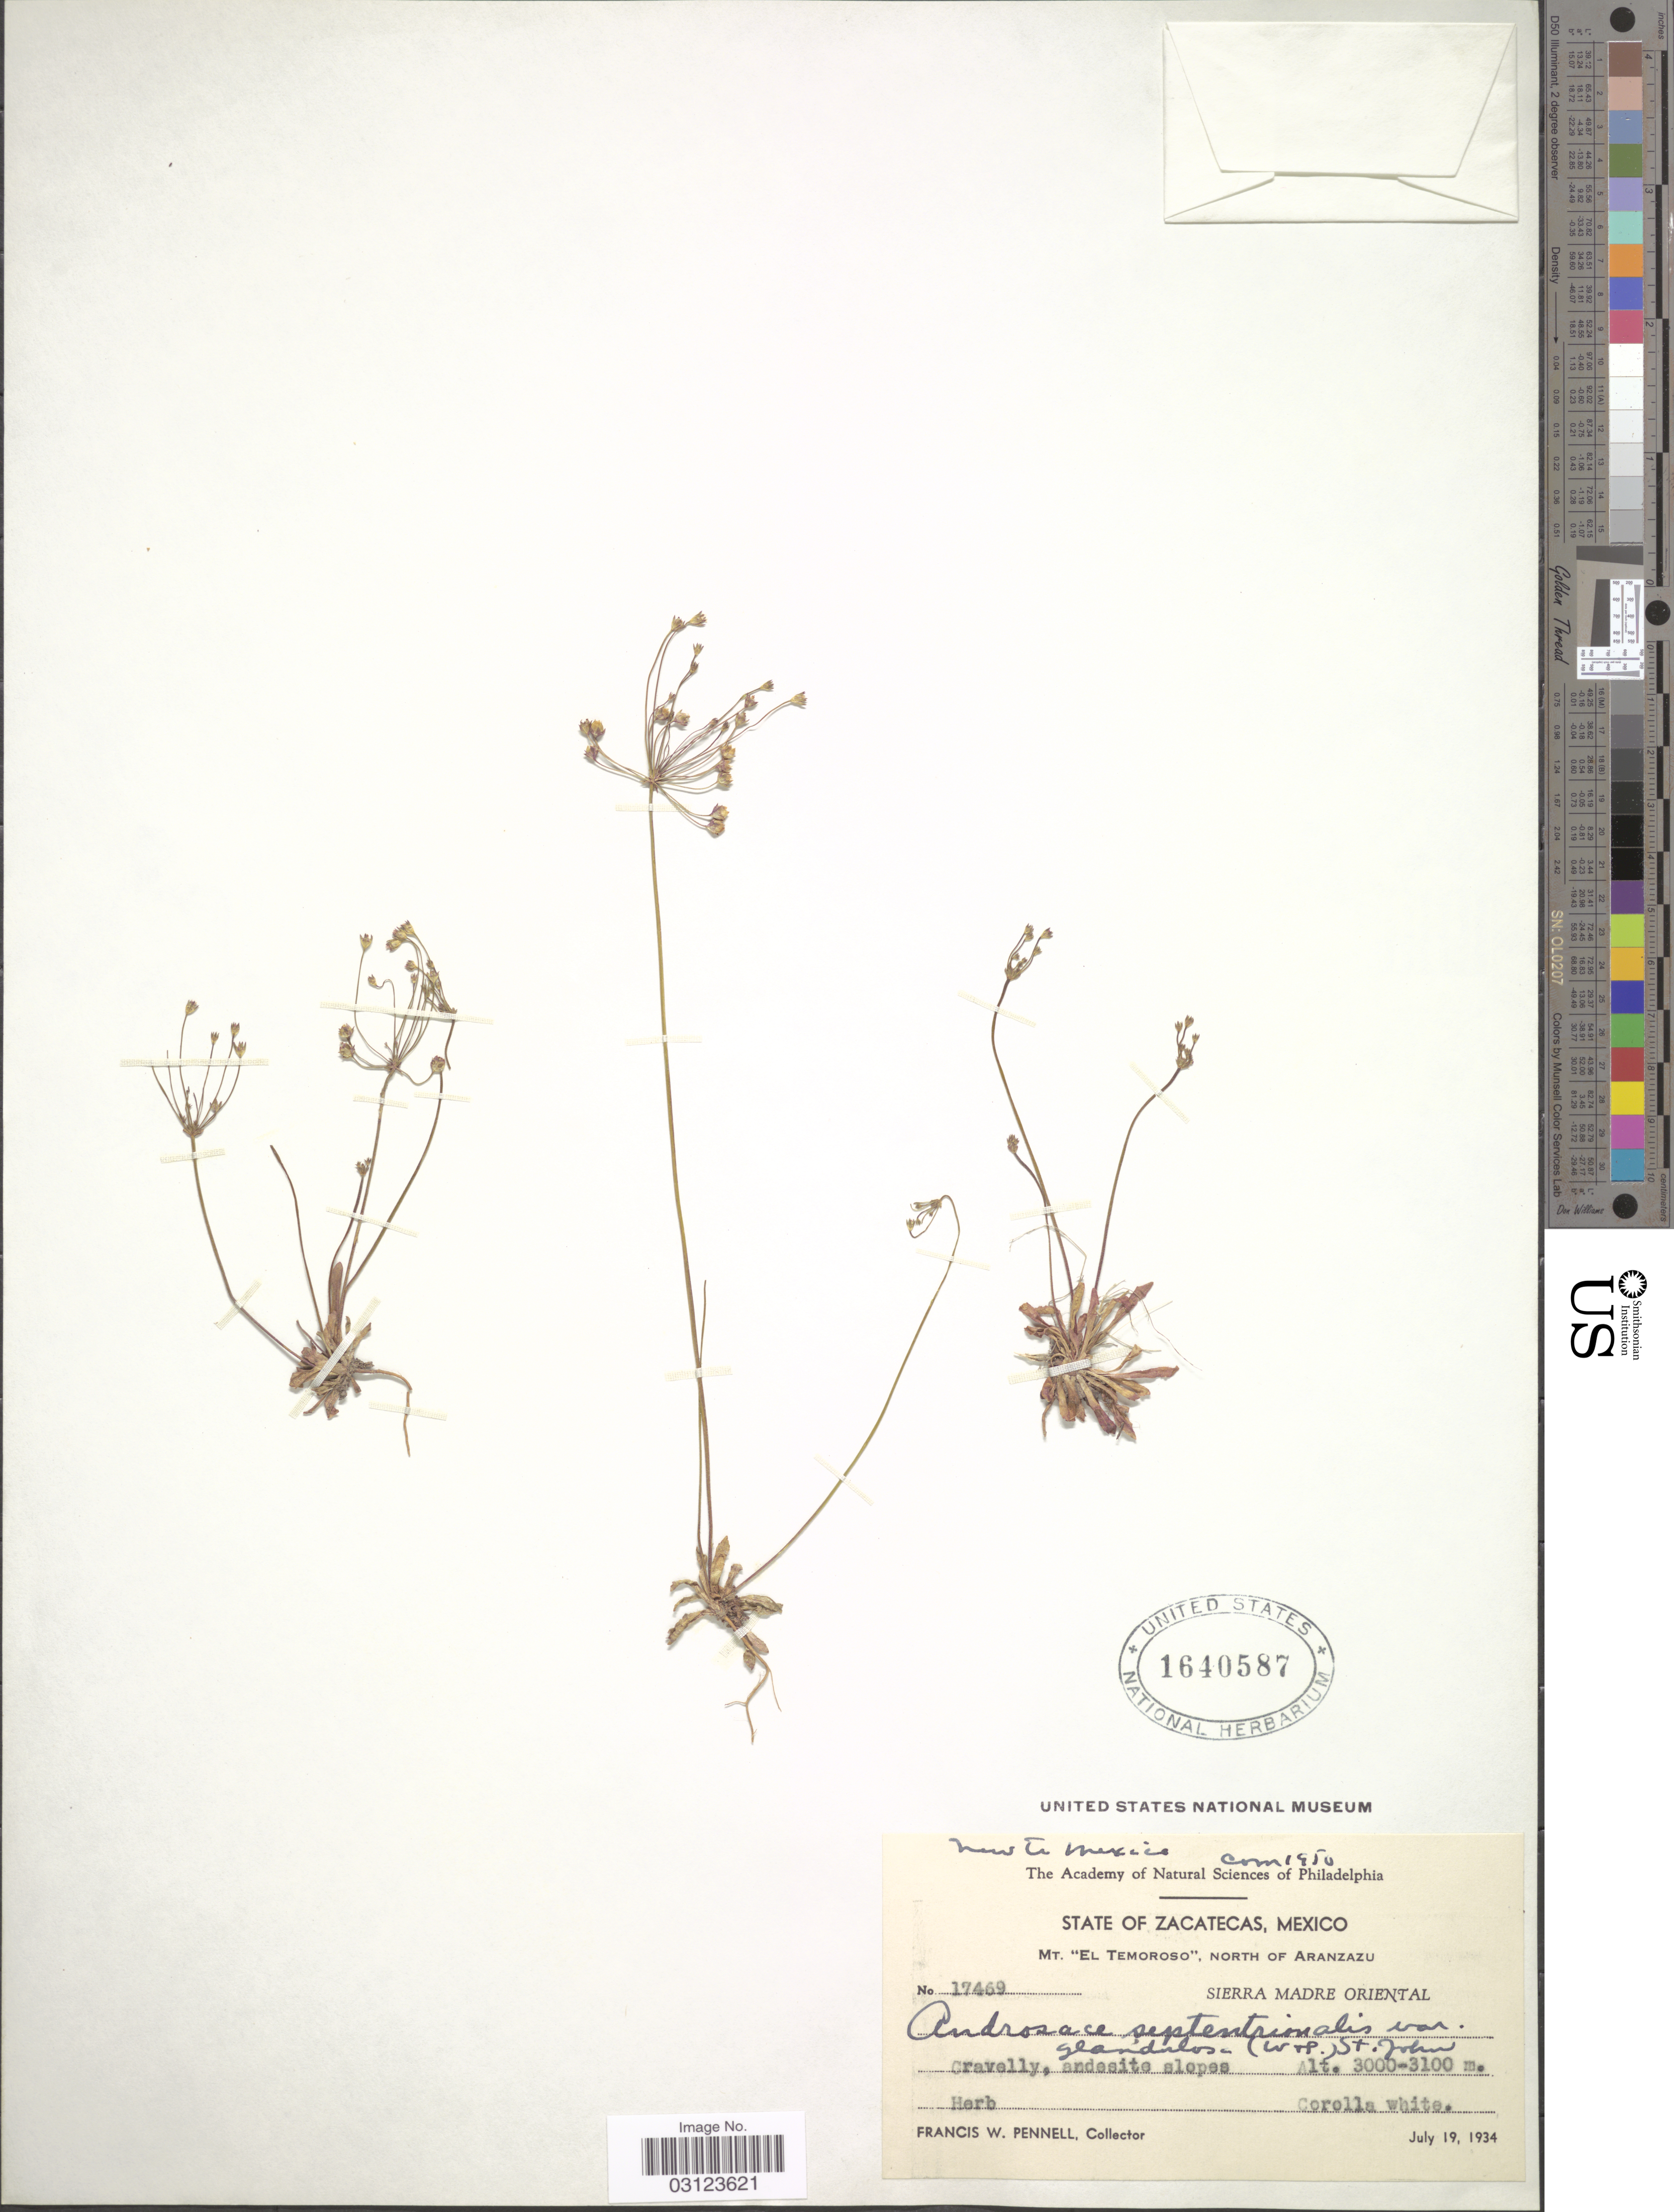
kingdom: Plantae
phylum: Tracheophyta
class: Magnoliopsida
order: Ericales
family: Primulaceae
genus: Androsace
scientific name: Androsace septentrionalis subsp. puberulenta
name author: L.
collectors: F. W. Pennell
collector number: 17469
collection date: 1934-07-19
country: Mexico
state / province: Zacatecas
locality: Mt. "El Temoroso", North of Aranzazu. Sierra Madre Oriental.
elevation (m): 3000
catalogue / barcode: US 1640587